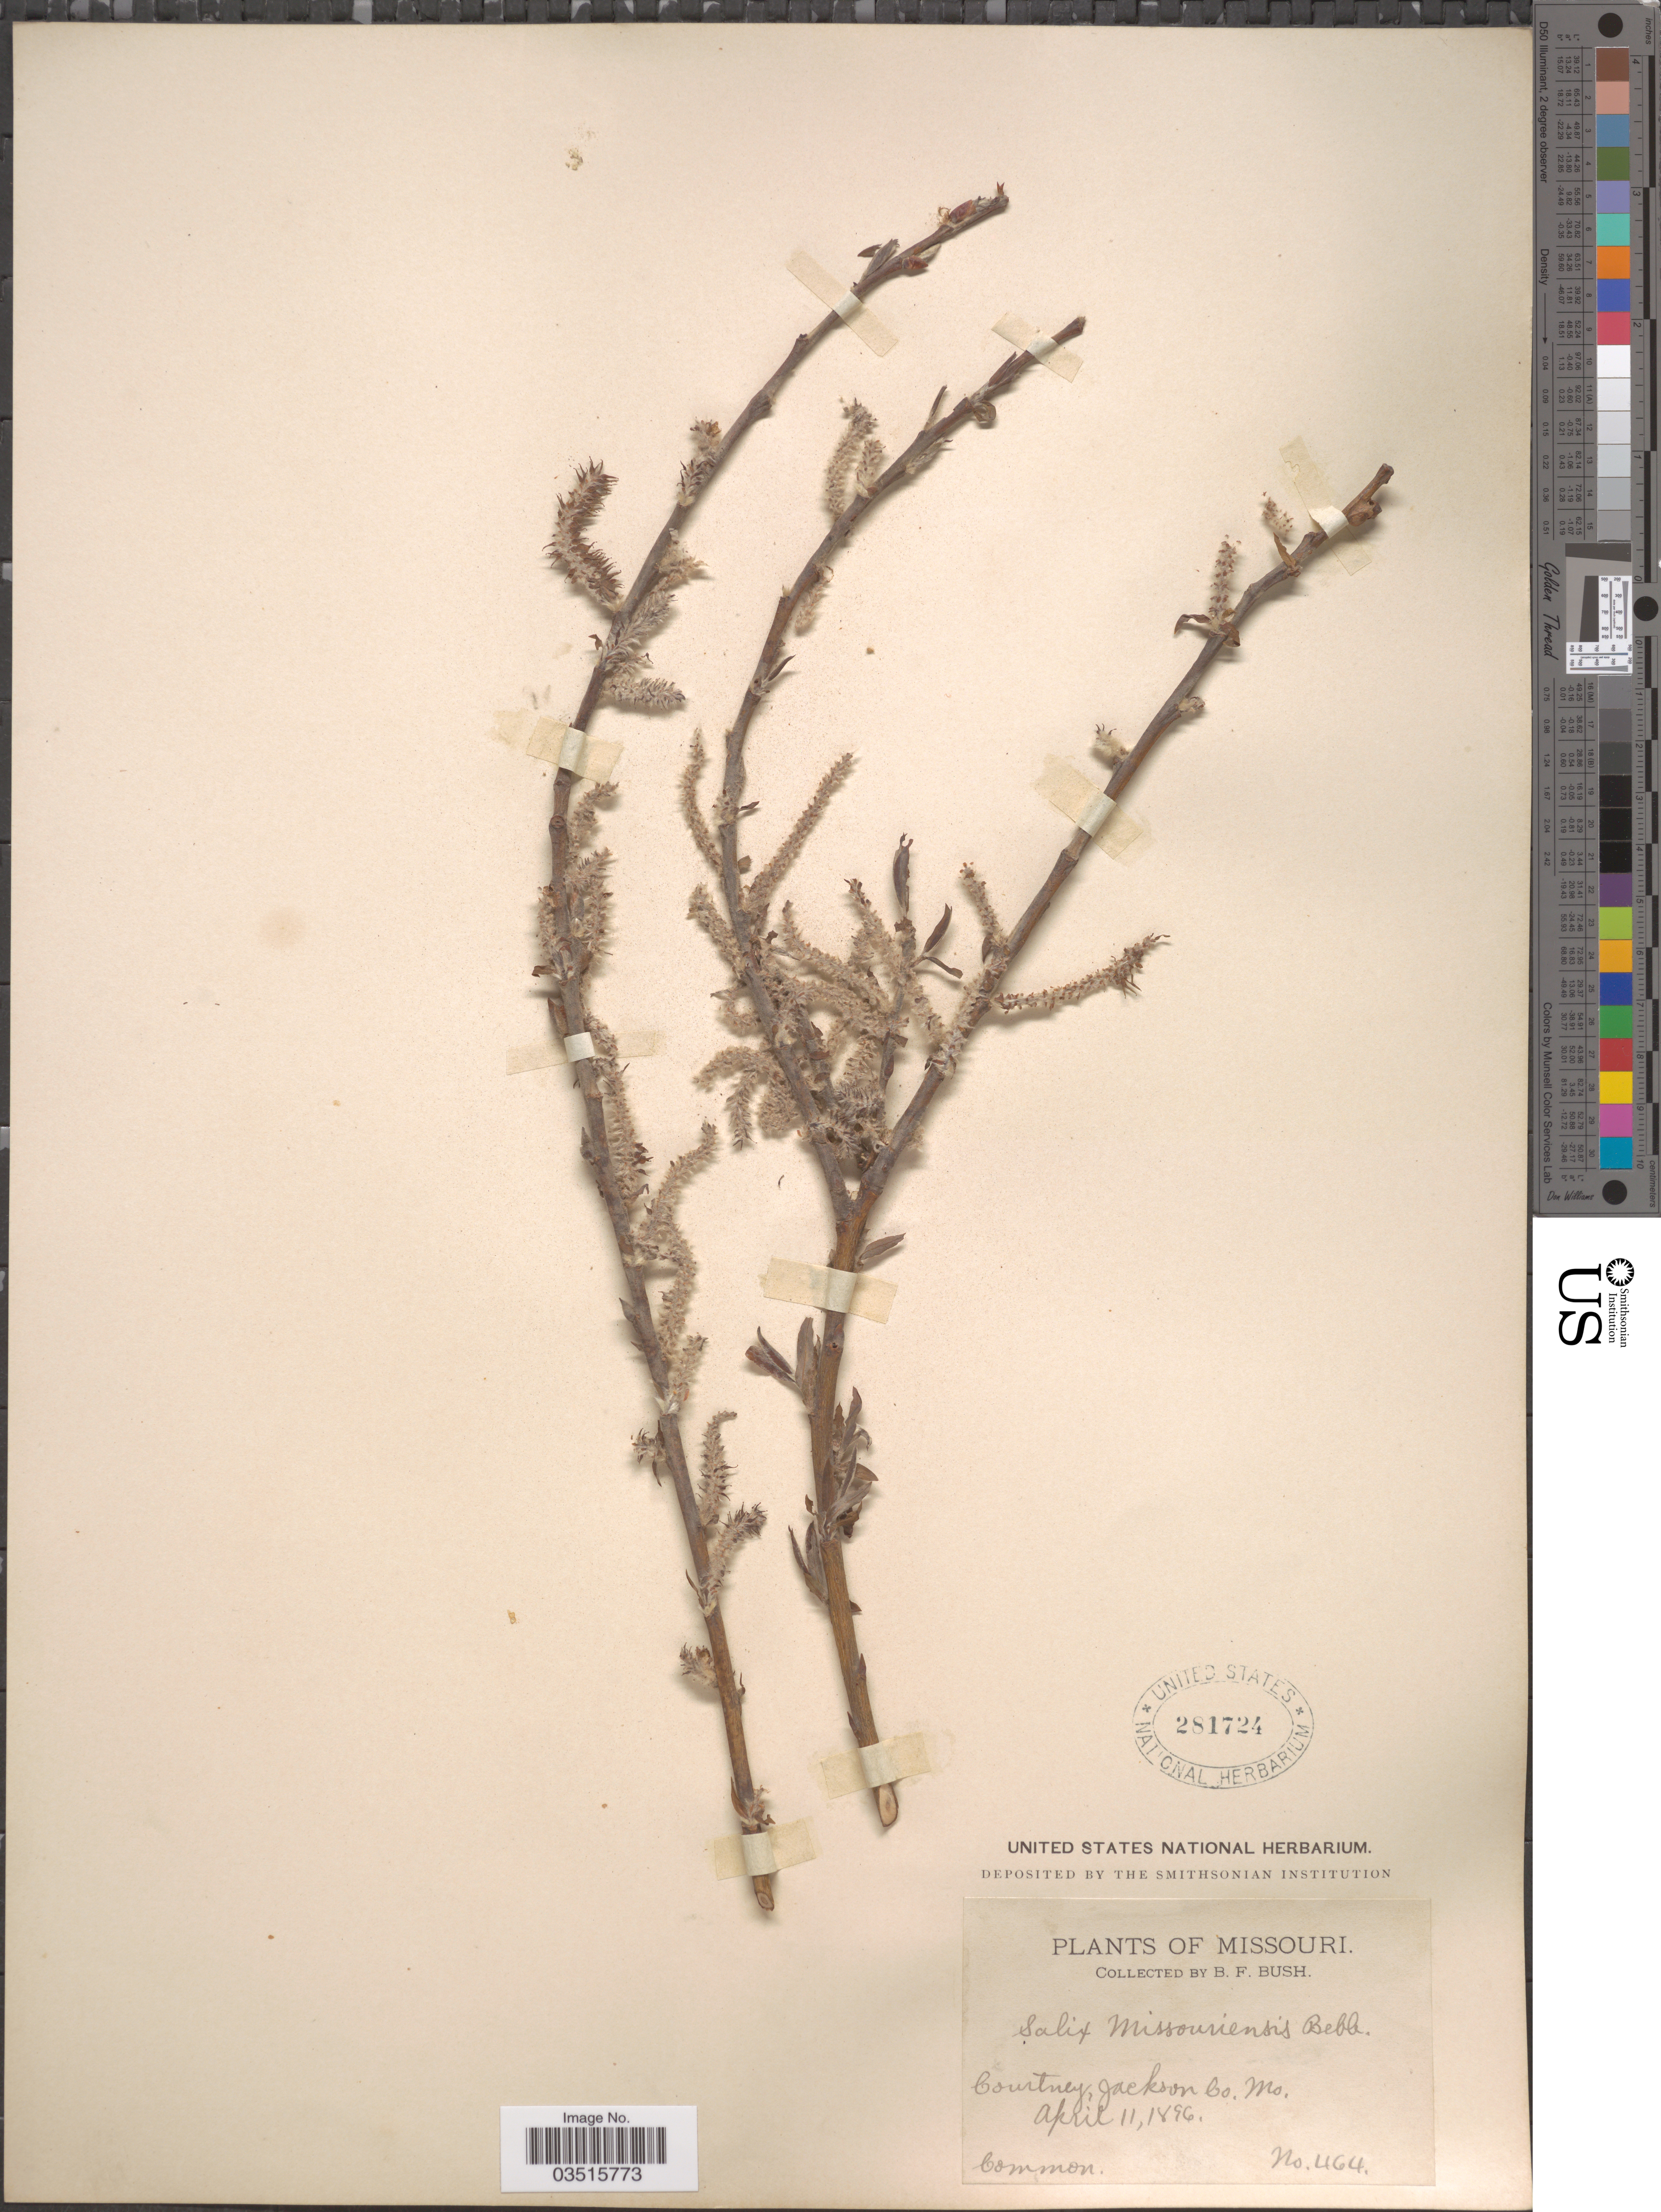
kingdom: Plantae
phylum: Tracheophyta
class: Magnoliopsida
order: Malpighiales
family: Salicaceae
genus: Salix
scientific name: Salix missouriensis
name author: Bebb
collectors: B. F. Bush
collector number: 464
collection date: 1896-04-11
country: United States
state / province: Missouri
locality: Courtney, Jackson Co.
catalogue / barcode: US 281724